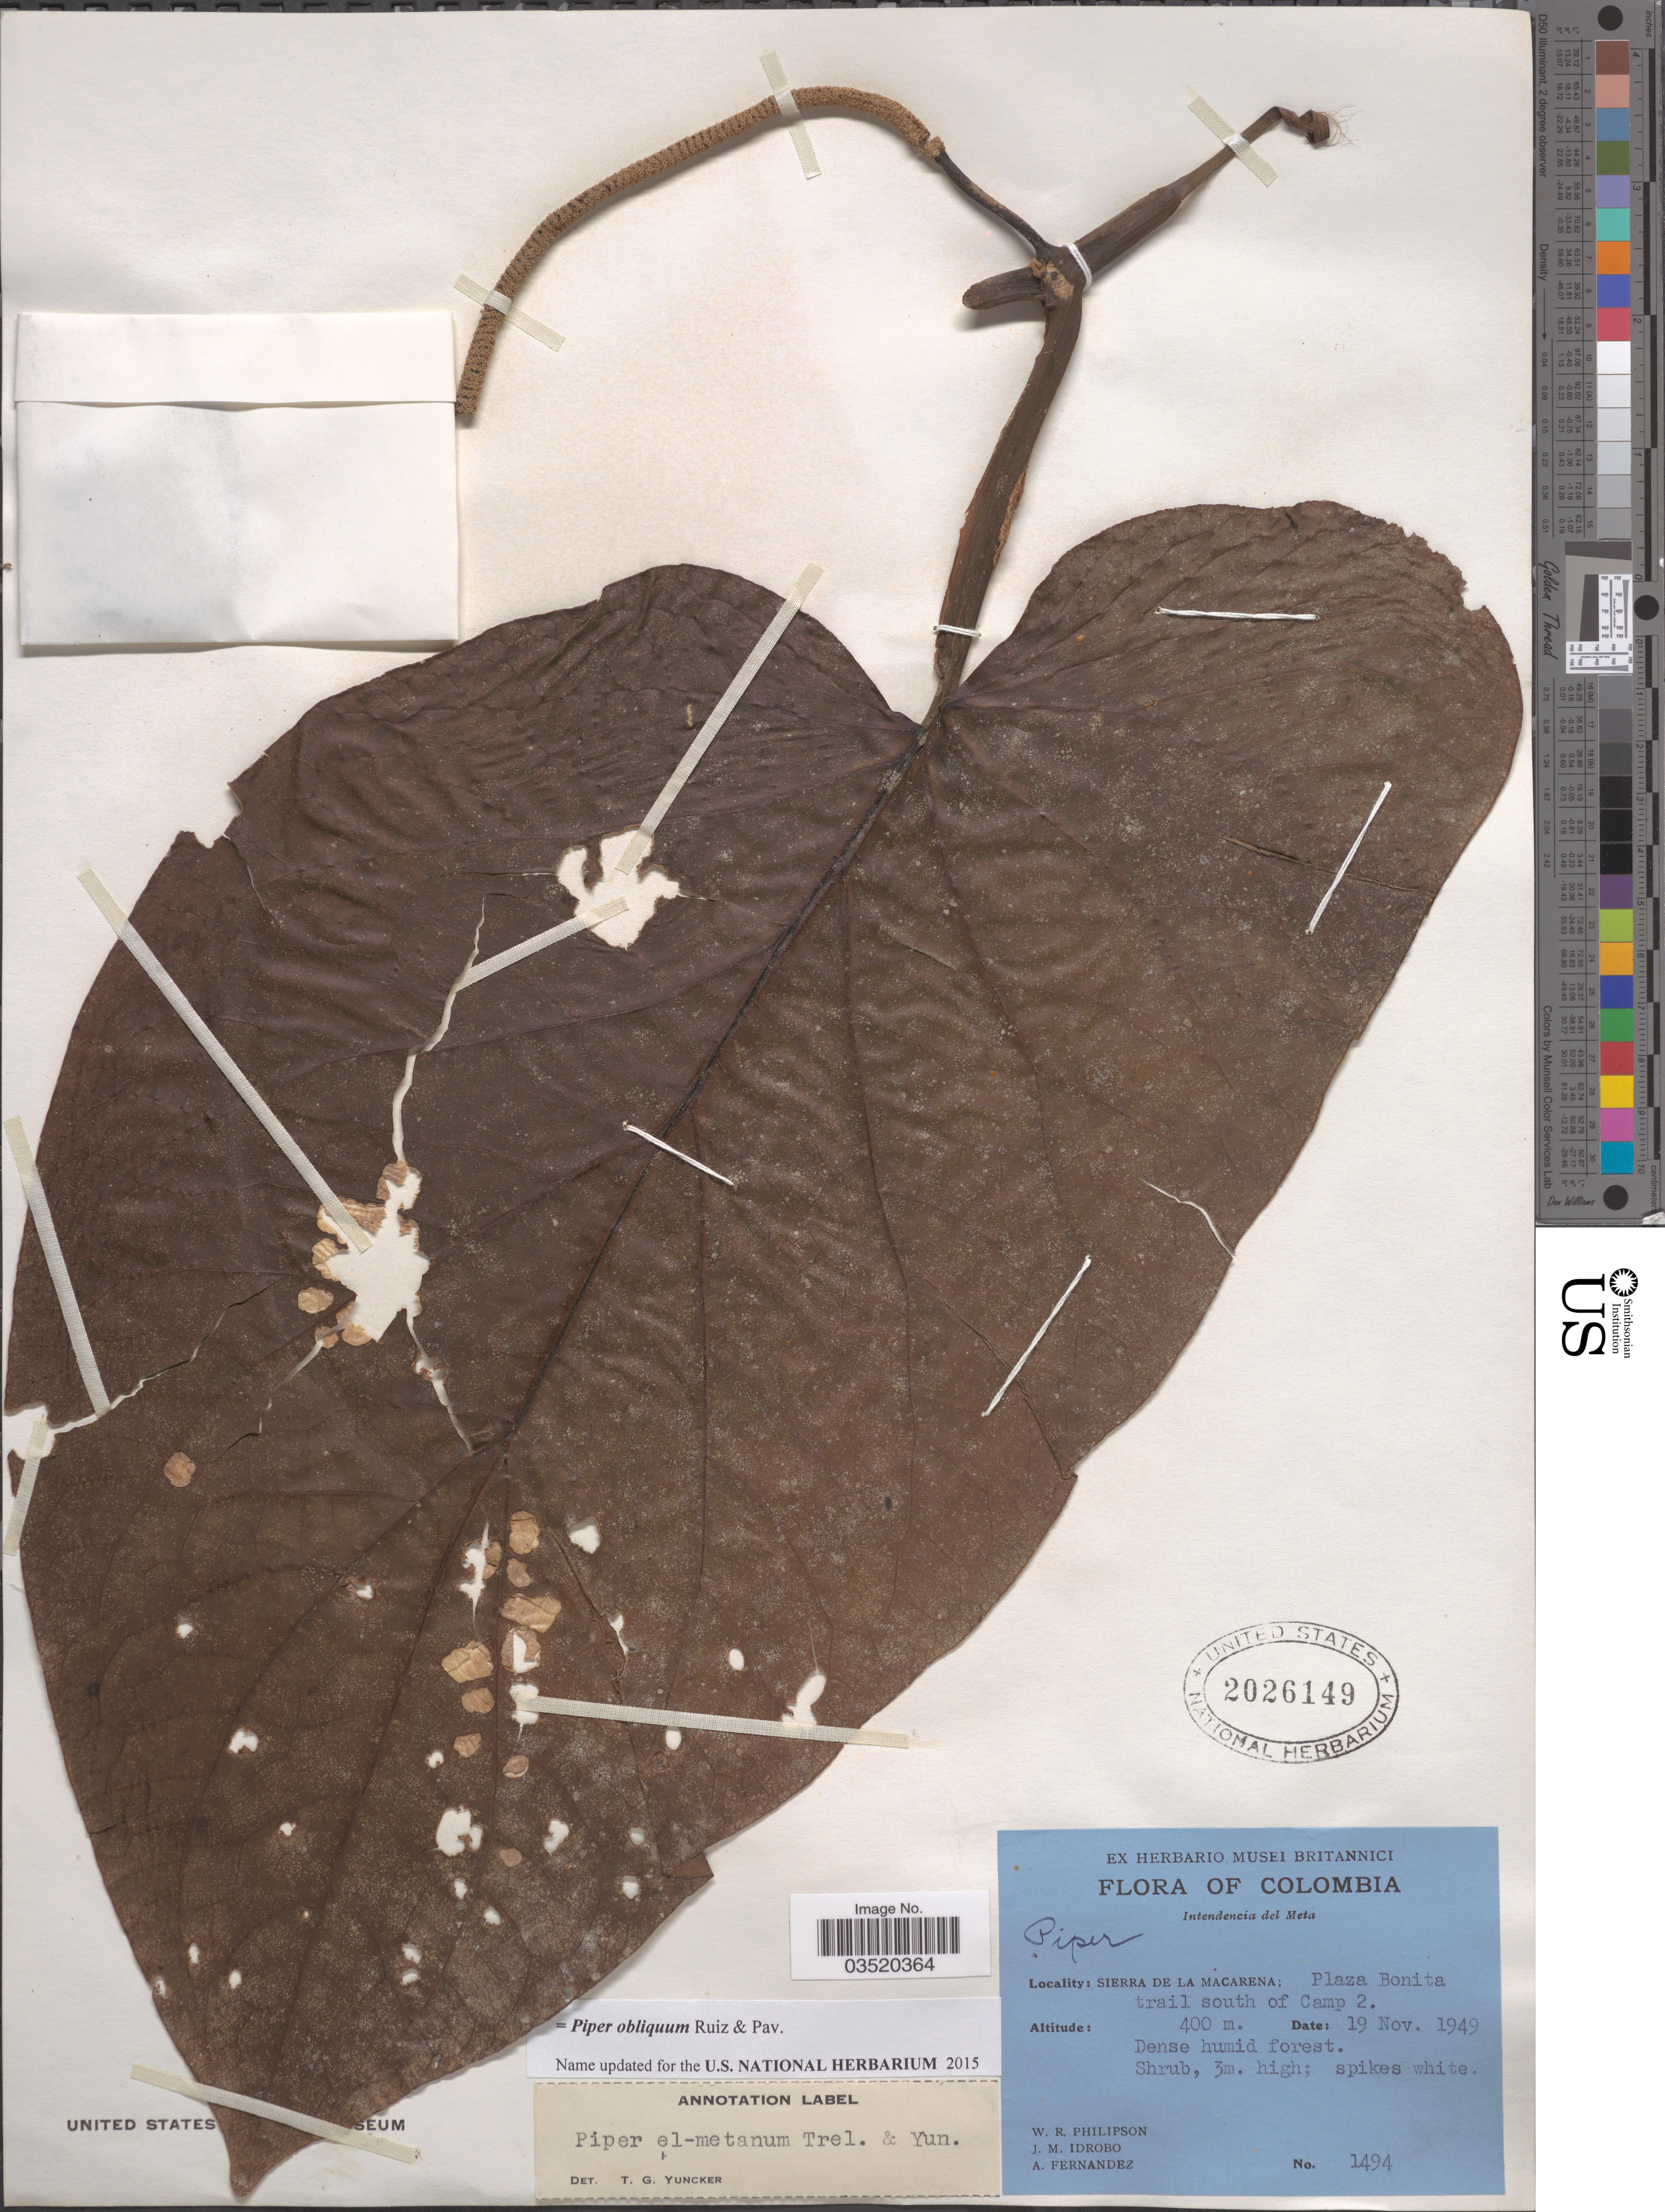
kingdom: Plantae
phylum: Tracheophyta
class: Magnoliopsida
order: Piperales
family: Piperaceae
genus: Piper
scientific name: Piper obliquum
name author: Ruiz & Pav.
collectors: W. R. Philipson, J. M. Idrobo & A. Fernandez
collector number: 1494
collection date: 1949-11-19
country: Colombia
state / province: Meta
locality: Intendencia del Meta. Sierra de La Macarena; Plaza Bonita trail south of Camp 2.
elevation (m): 400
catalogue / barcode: US 2026149